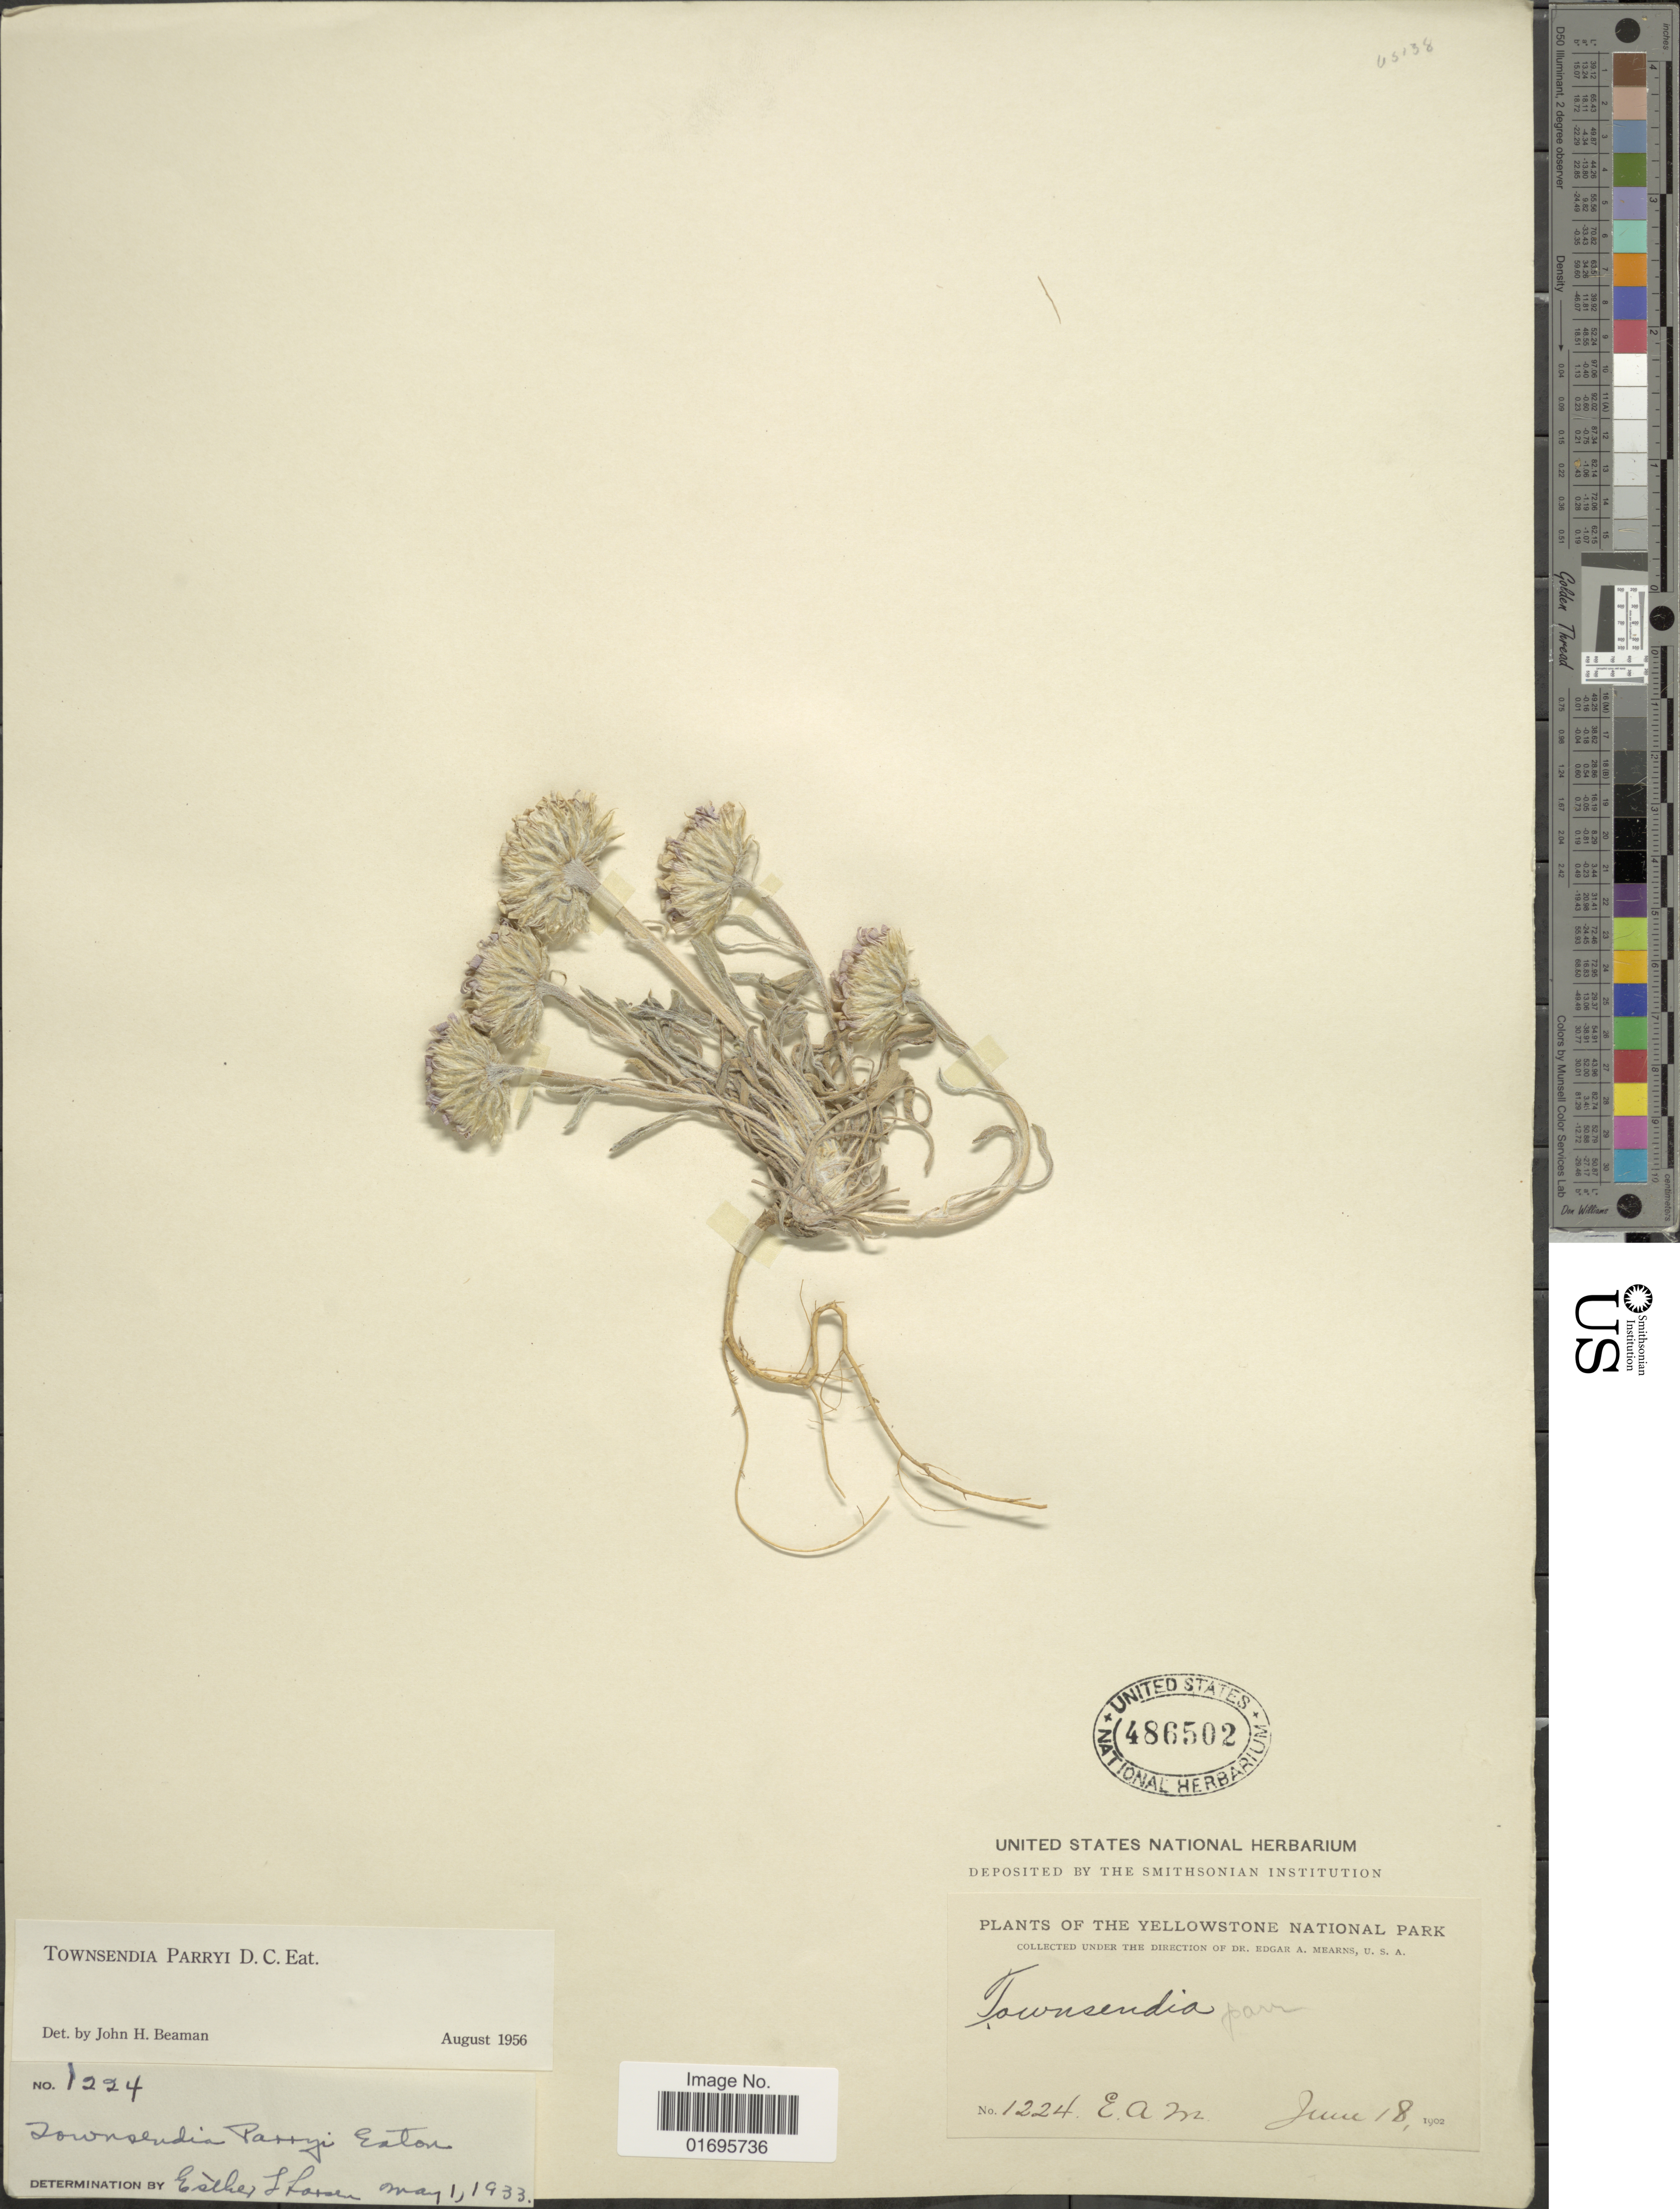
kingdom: Plantae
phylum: Tracheophyta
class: Magnoliopsida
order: Asterales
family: Asteraceae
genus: Townsendia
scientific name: Townsendia parryi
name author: D.C. Eaton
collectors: E. A. Mearns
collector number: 1224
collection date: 1902-06-18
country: United States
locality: Yellowstone National Park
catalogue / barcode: US 486502